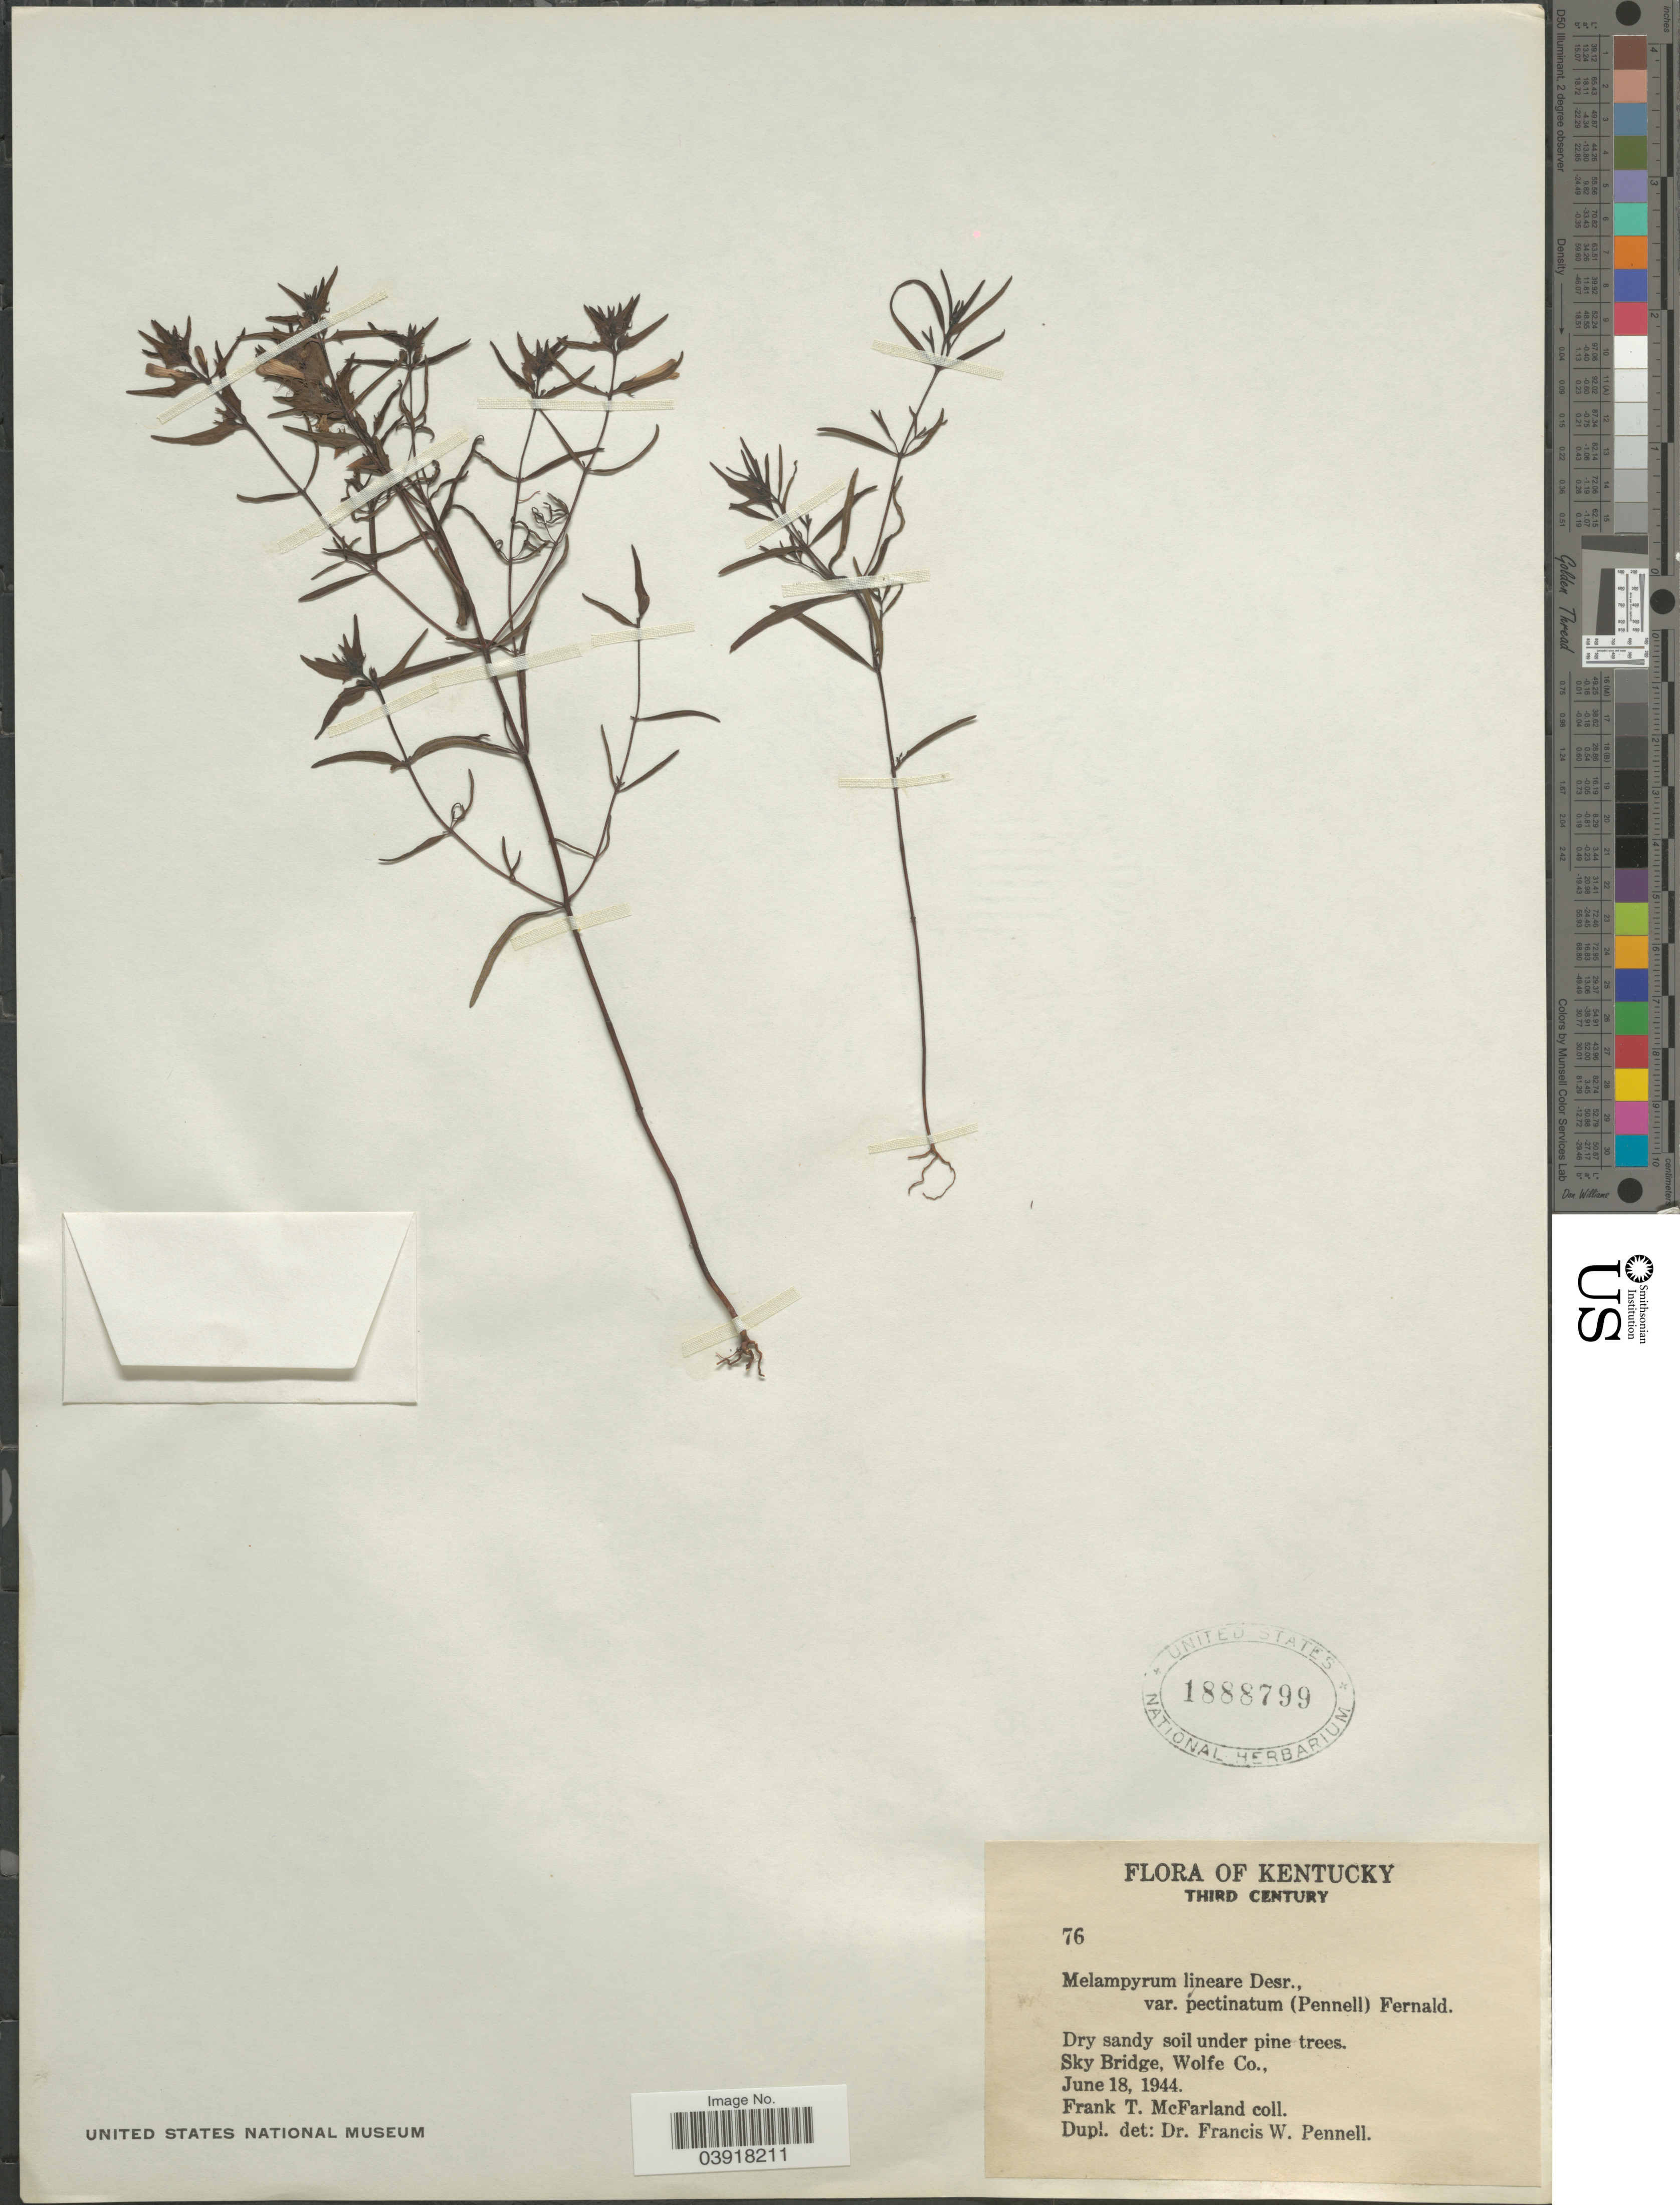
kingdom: Plantae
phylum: Tracheophyta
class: Magnoliopsida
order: Lamiales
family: Orobanchaceae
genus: Melampyrum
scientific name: Melampyrum lineare var. pectinatum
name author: (Pennell) Fernald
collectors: F. McFarland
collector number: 76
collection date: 1944-06-18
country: United States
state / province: Kentucky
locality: Third Century. Sky Bridge, Wolfe Co.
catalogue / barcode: US 1888799